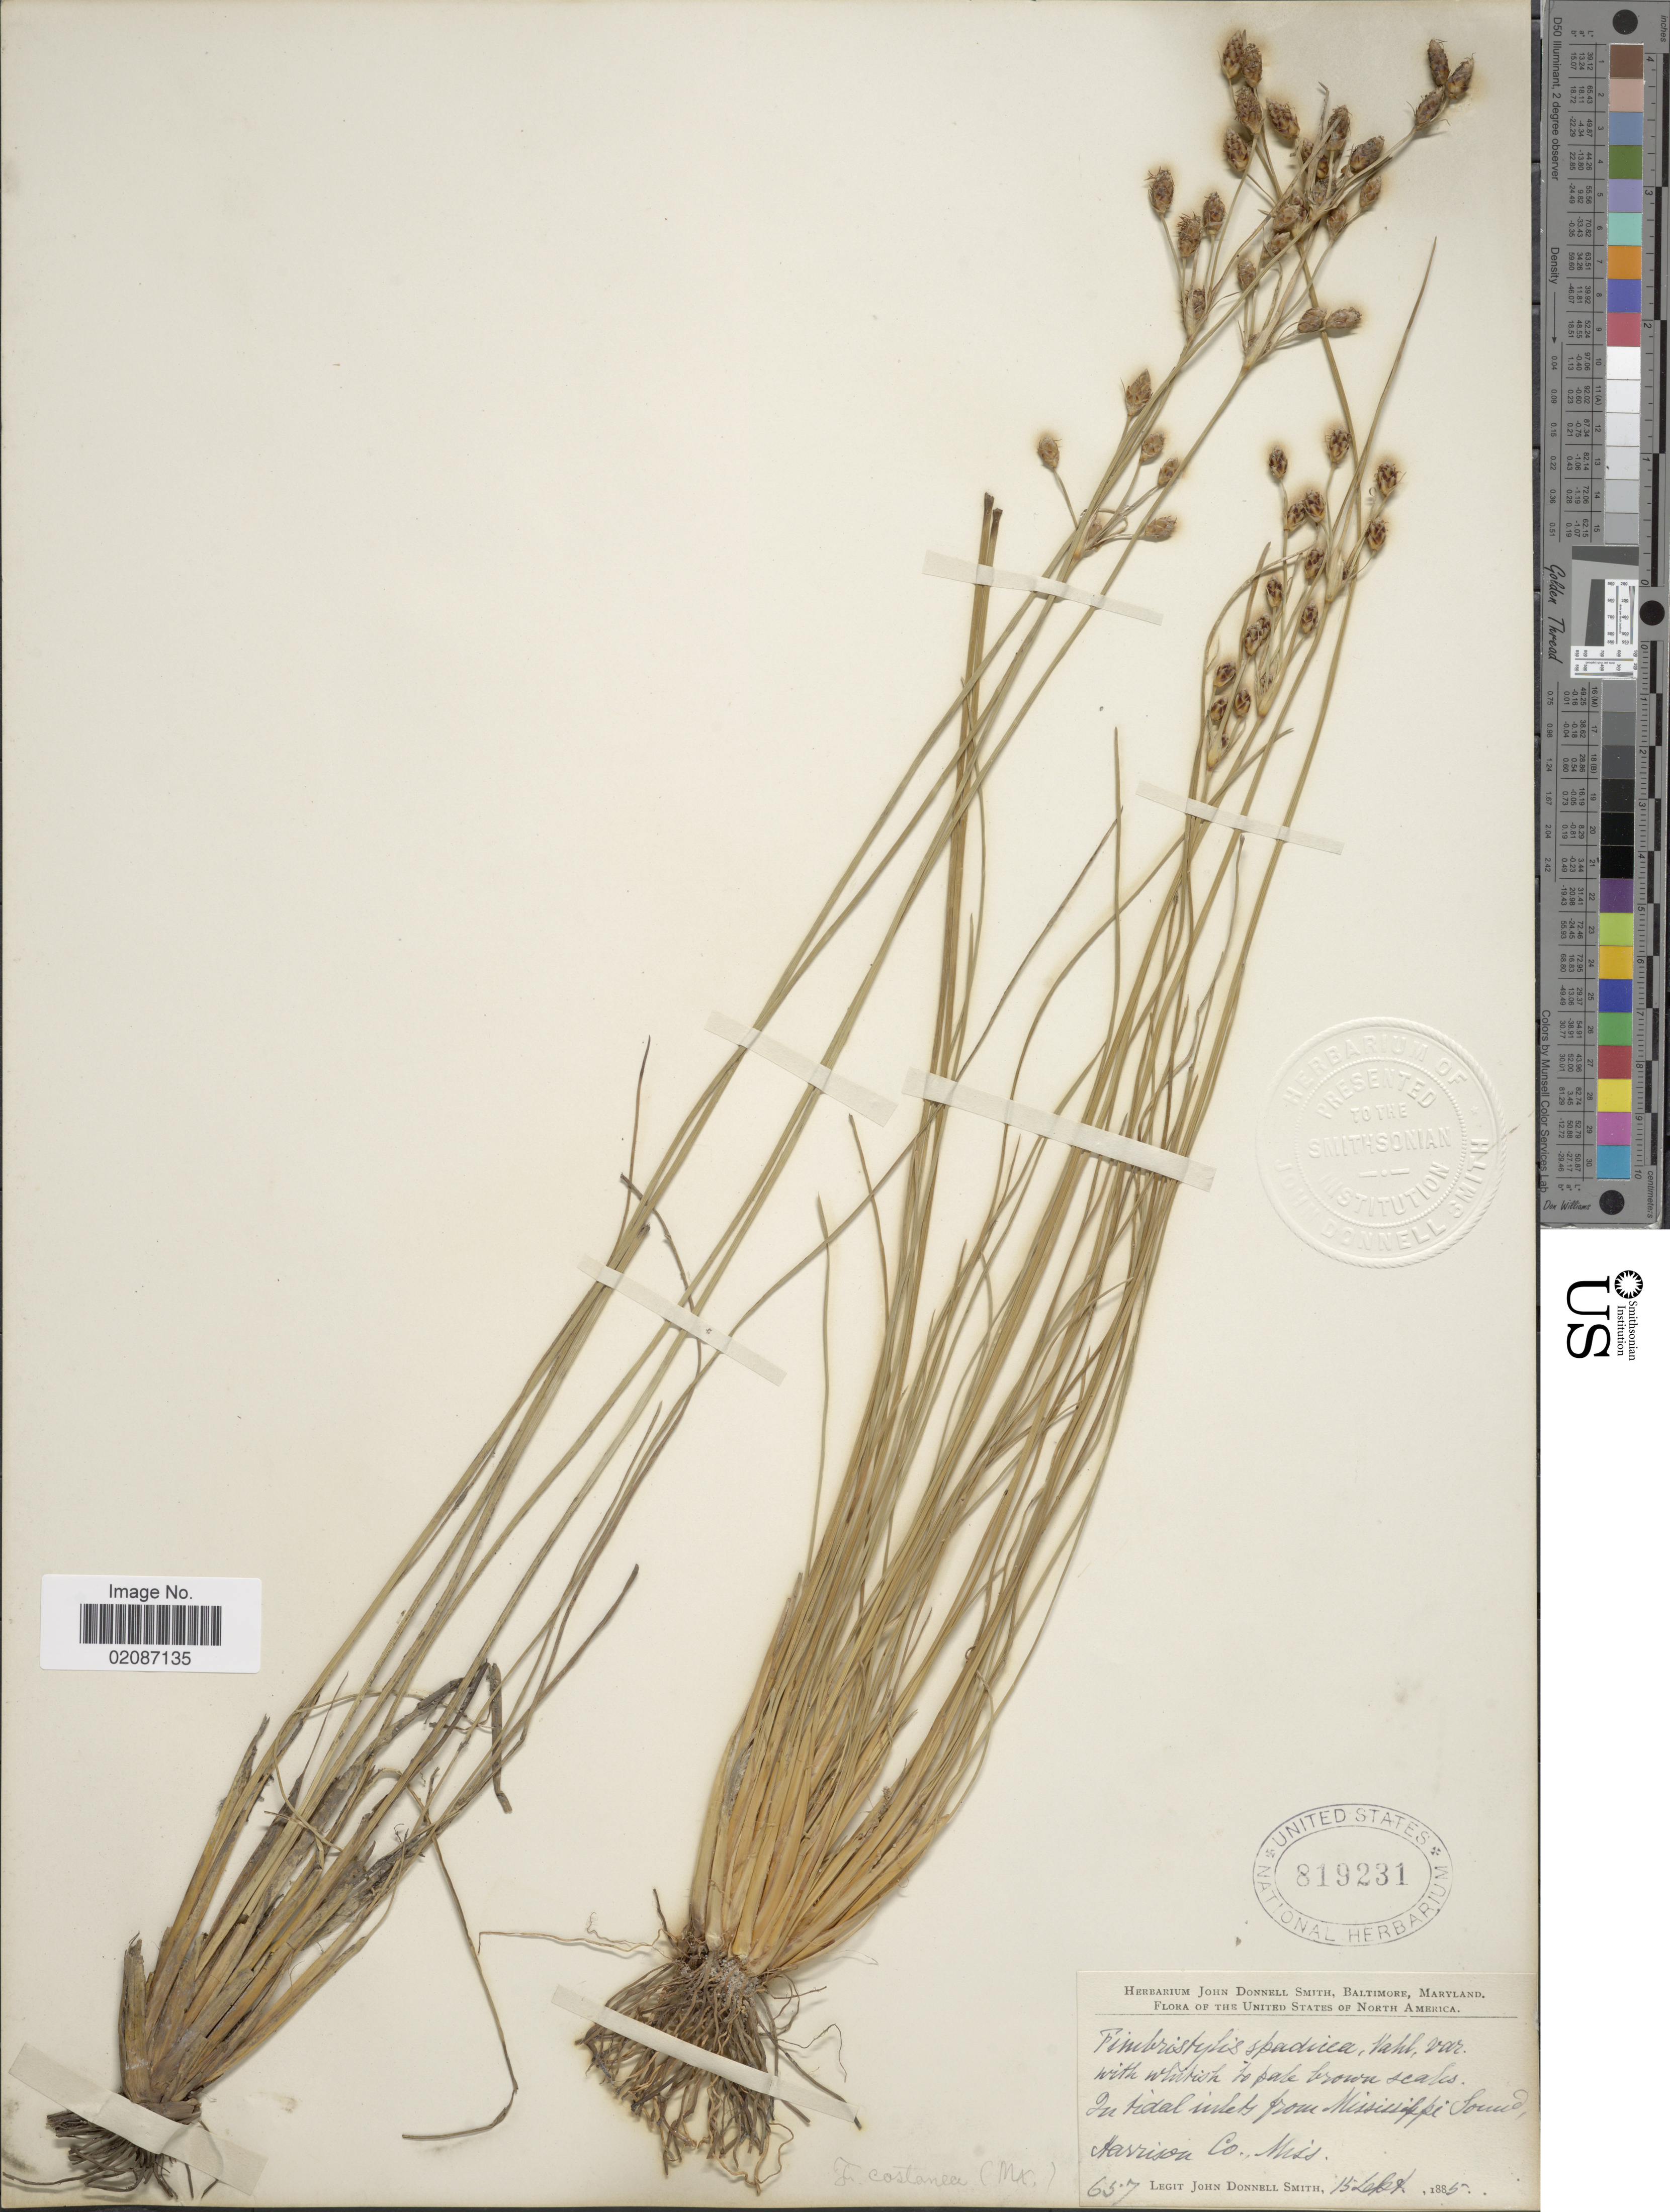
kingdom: Plantae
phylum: Tracheophyta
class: Liliopsida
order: Poales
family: Cyperaceae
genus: Fimbristylis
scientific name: Fimbristylis spadicea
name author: (L.) Vahl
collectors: J. Donnell Smith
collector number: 657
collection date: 1885-09-15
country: United States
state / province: Mississippi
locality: Tidal inlets from Mississippi Sound, Harrison Co, Miss.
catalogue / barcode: US 819231